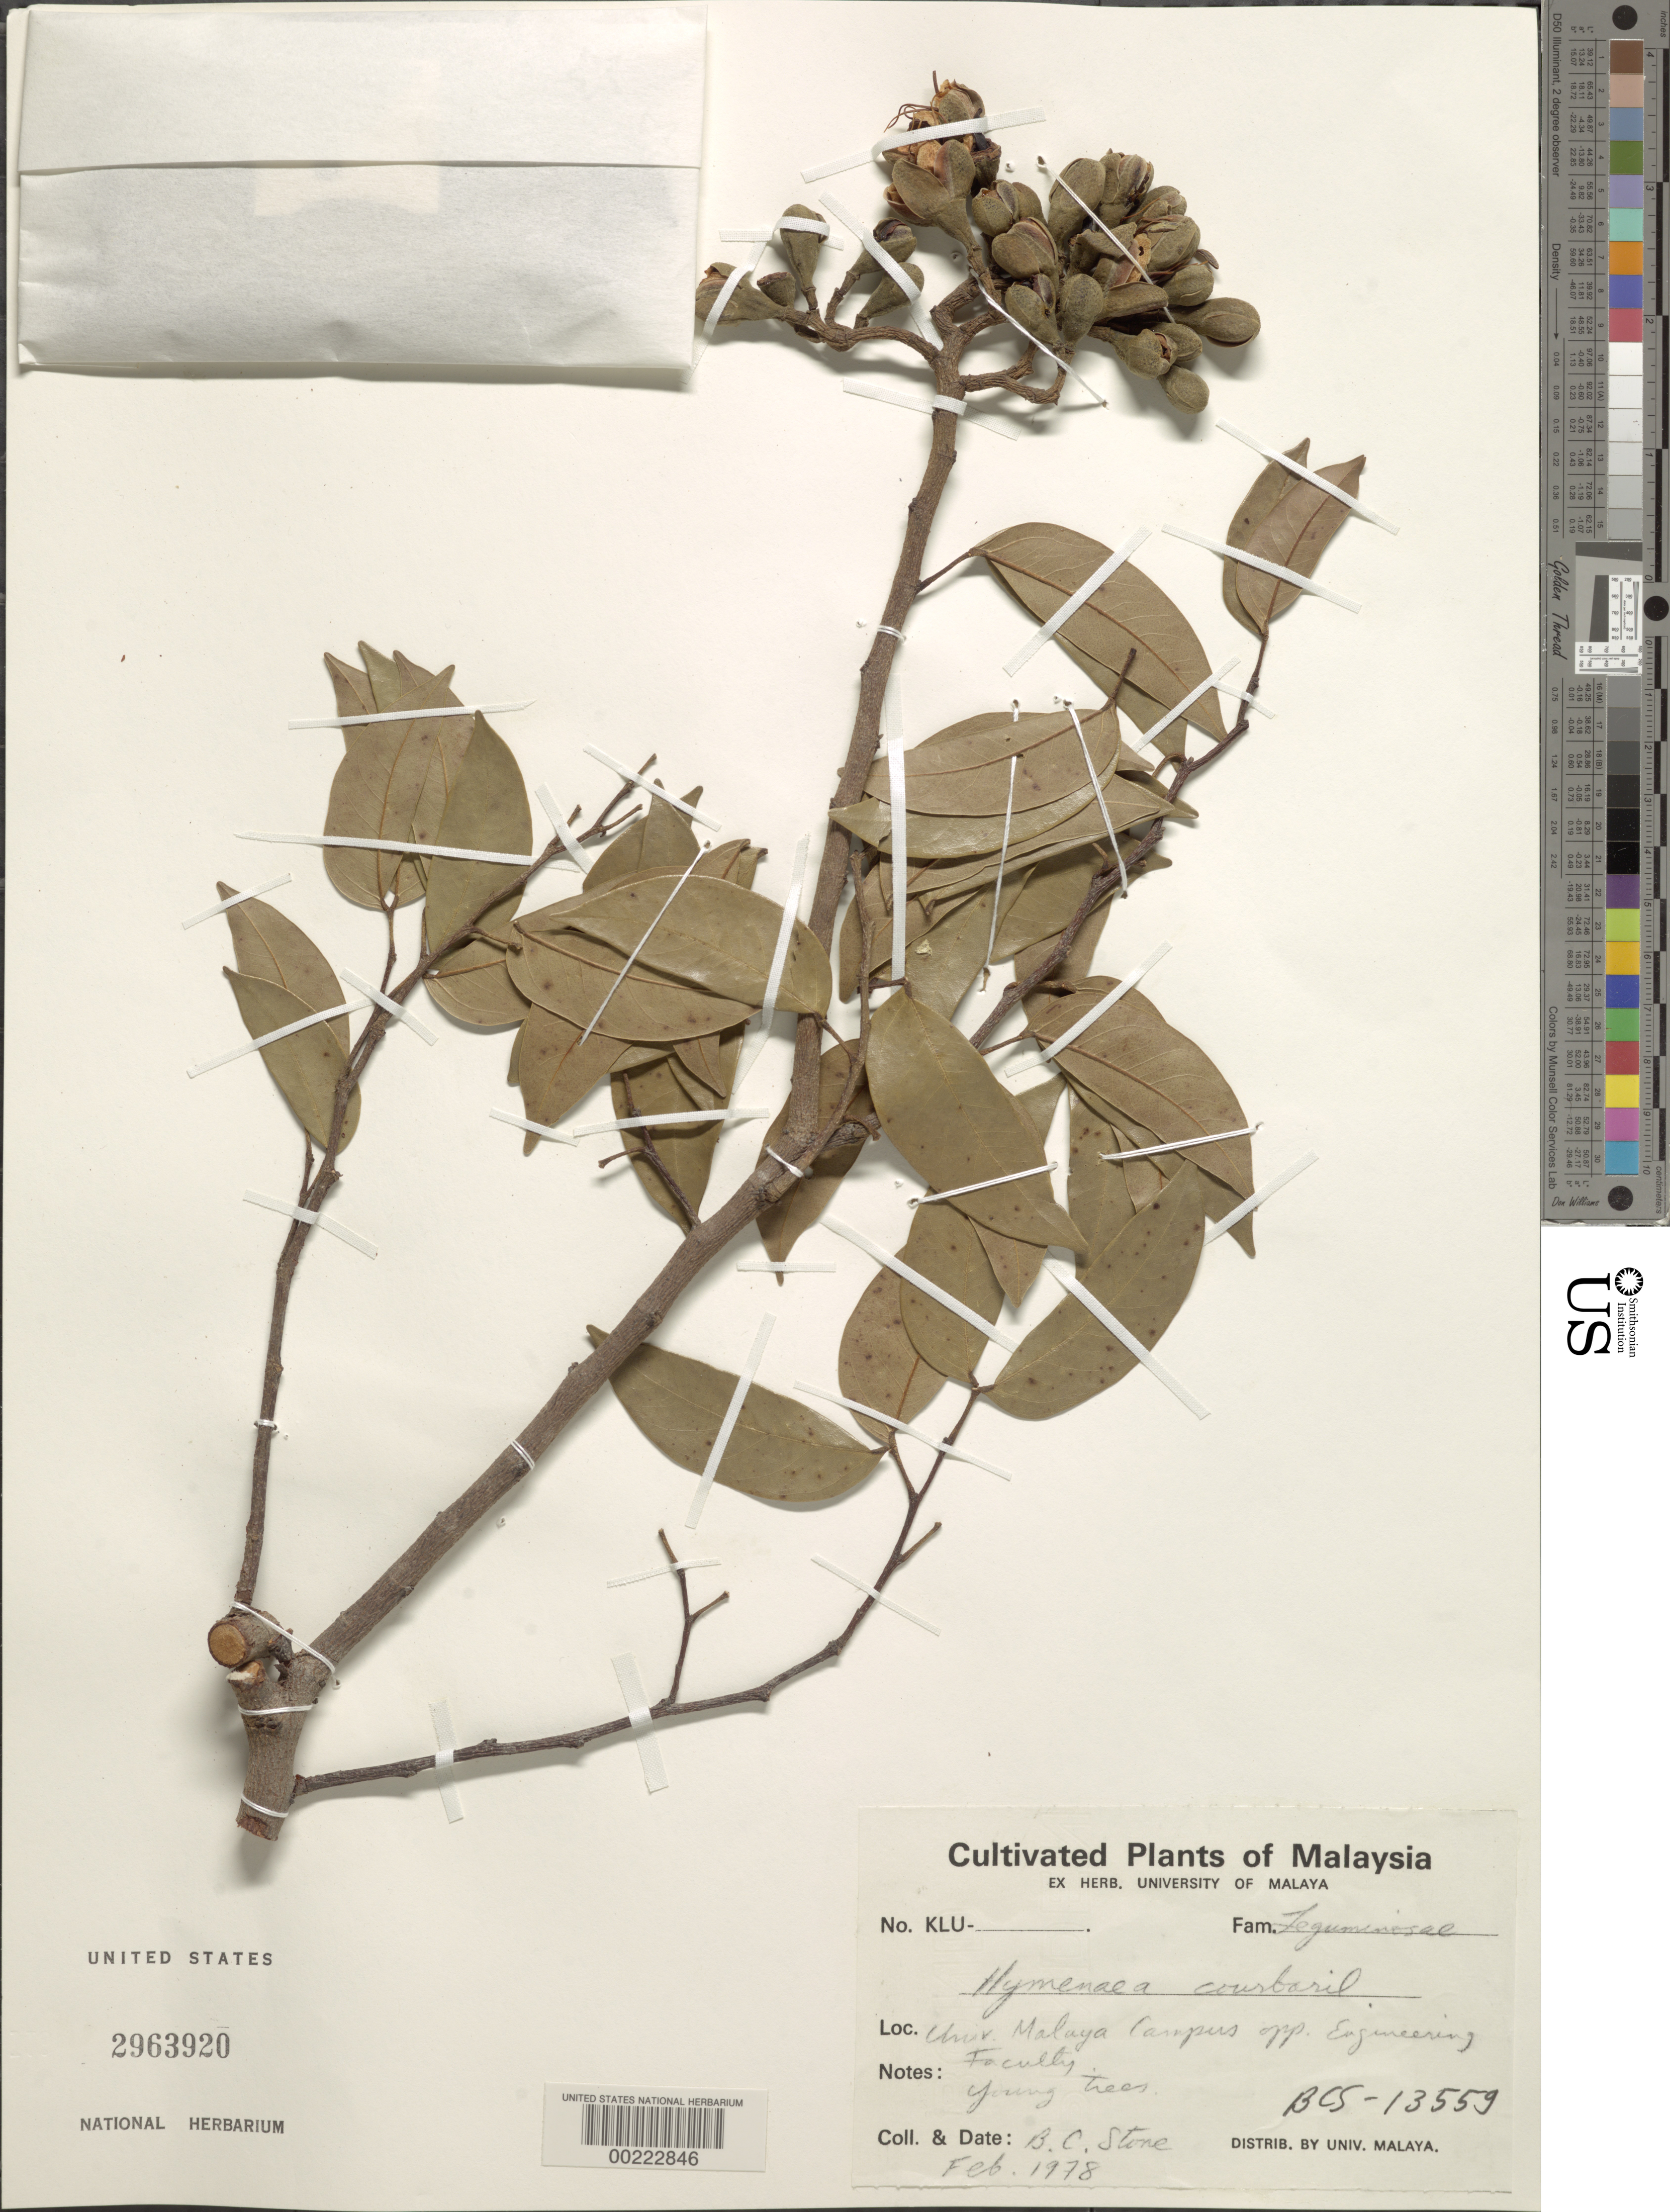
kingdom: Plantae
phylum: Tracheophyta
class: Magnoliopsida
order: Fabales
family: Fabaceae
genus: Hymenaea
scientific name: Hymenaea courbaril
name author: L.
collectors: B. C. Stone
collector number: Bcs-13559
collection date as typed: Feb 1978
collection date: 1978-02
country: Malaysia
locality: University of malaya, campus opposite engineering facility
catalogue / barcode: US 2963920